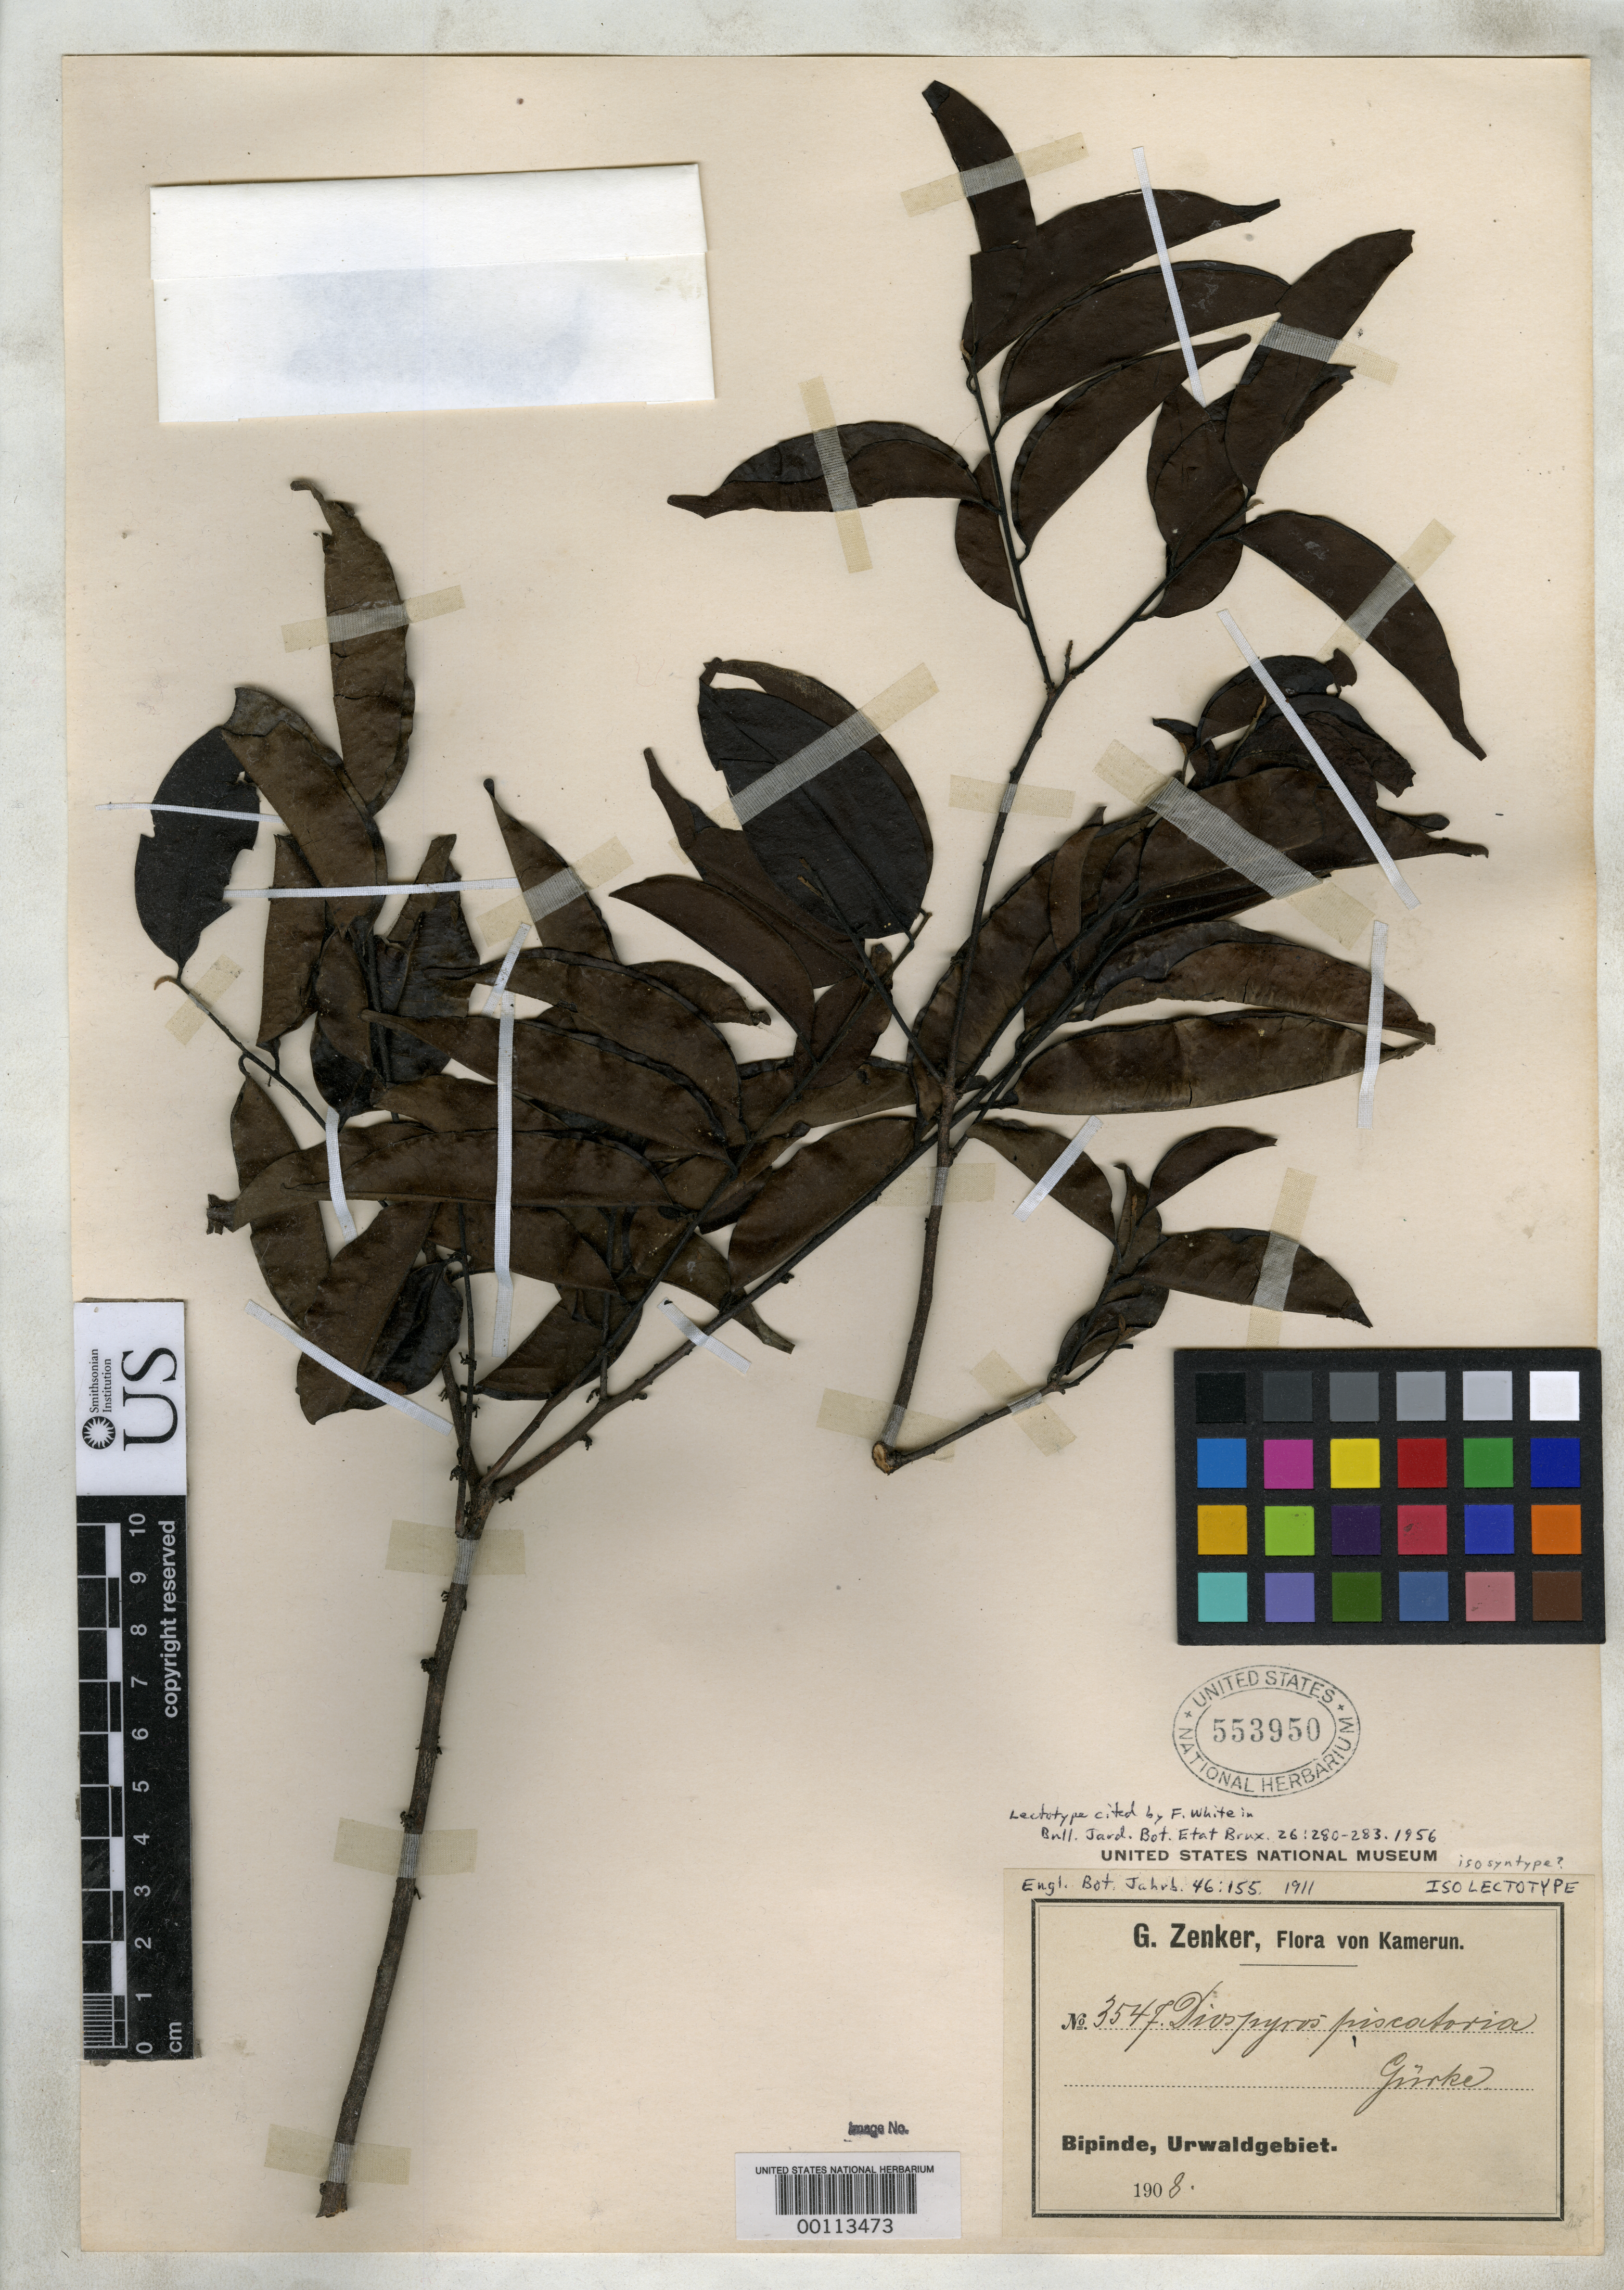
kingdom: Plantae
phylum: Tracheophyta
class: Magnoliopsida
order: Ericales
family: Ebenaceae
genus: Diospyros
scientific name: Diospyros piscatoria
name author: Gürke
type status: Isolectotype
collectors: G. A. Zenker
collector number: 3547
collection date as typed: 1908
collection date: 1908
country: Cameroon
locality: Bipinde, Urwaldgebiet.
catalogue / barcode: US 553950